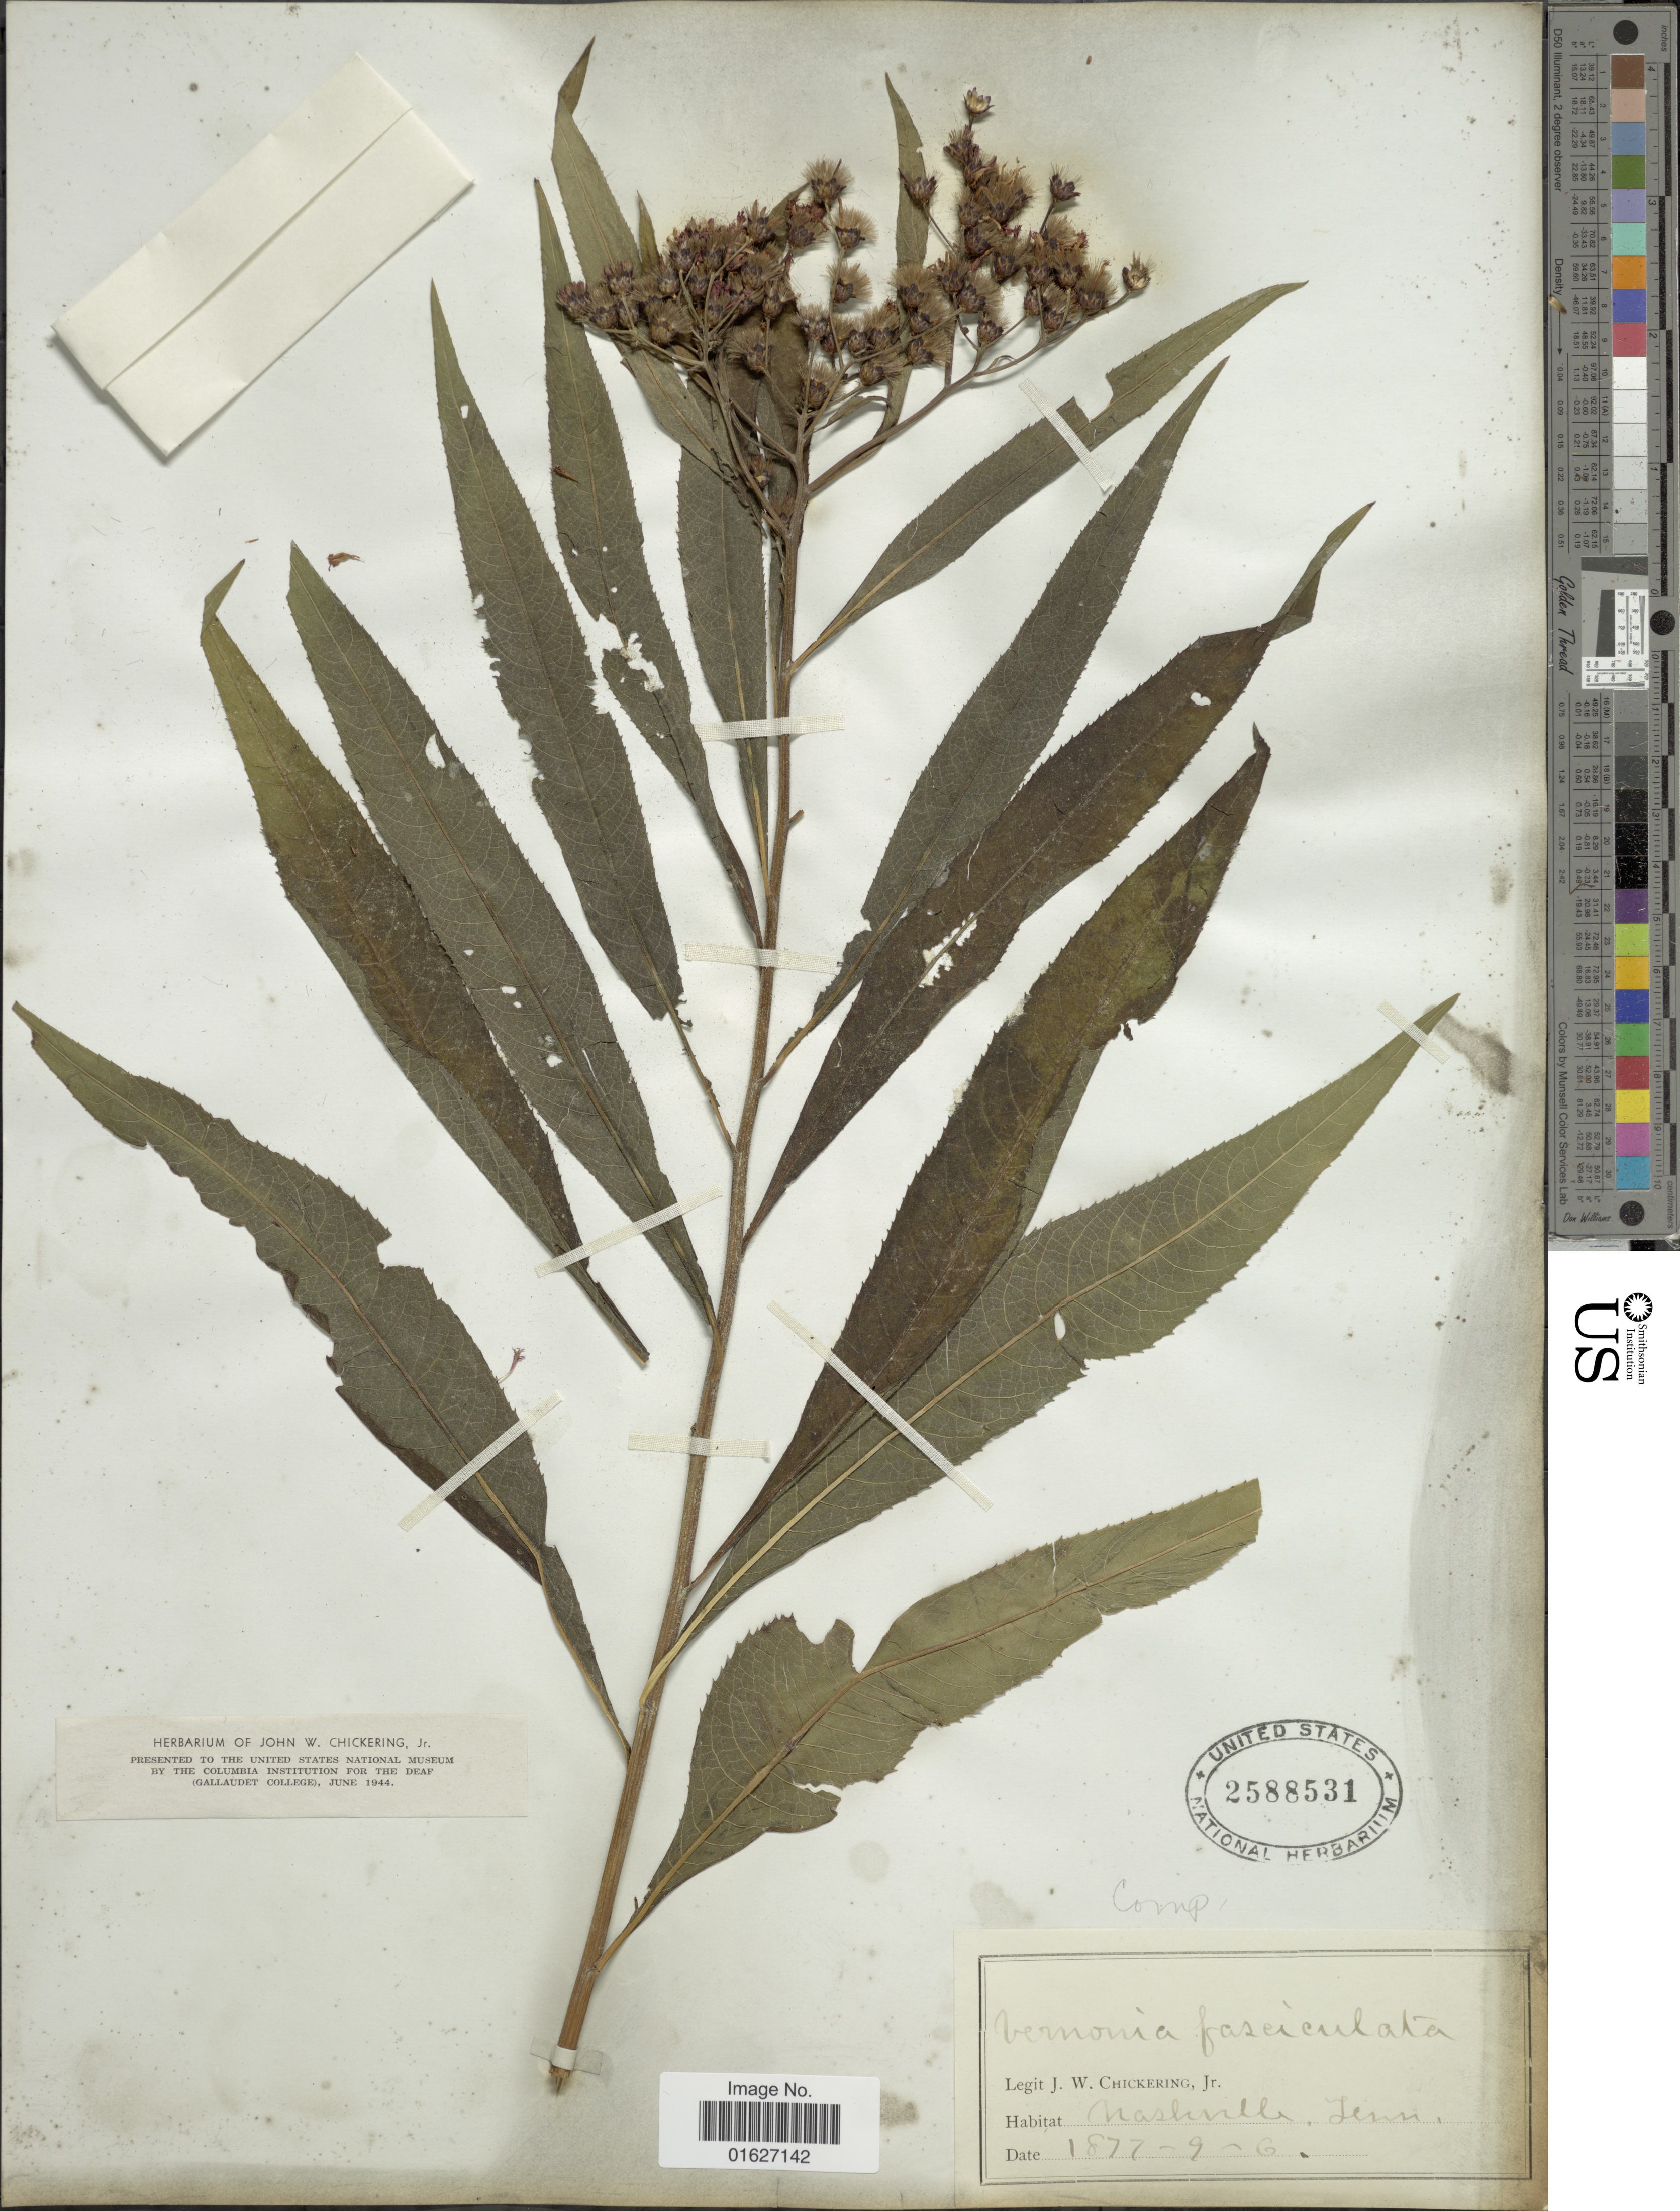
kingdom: Plantae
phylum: Tracheophyta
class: Magnoliopsida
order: Asterales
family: Asteraceae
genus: Vernonia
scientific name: Vernonia fasciculata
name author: Michx.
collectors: J. W. Chickering Jr.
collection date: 1877-09-06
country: United States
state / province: Tennessee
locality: Nashville.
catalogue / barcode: US 2588531